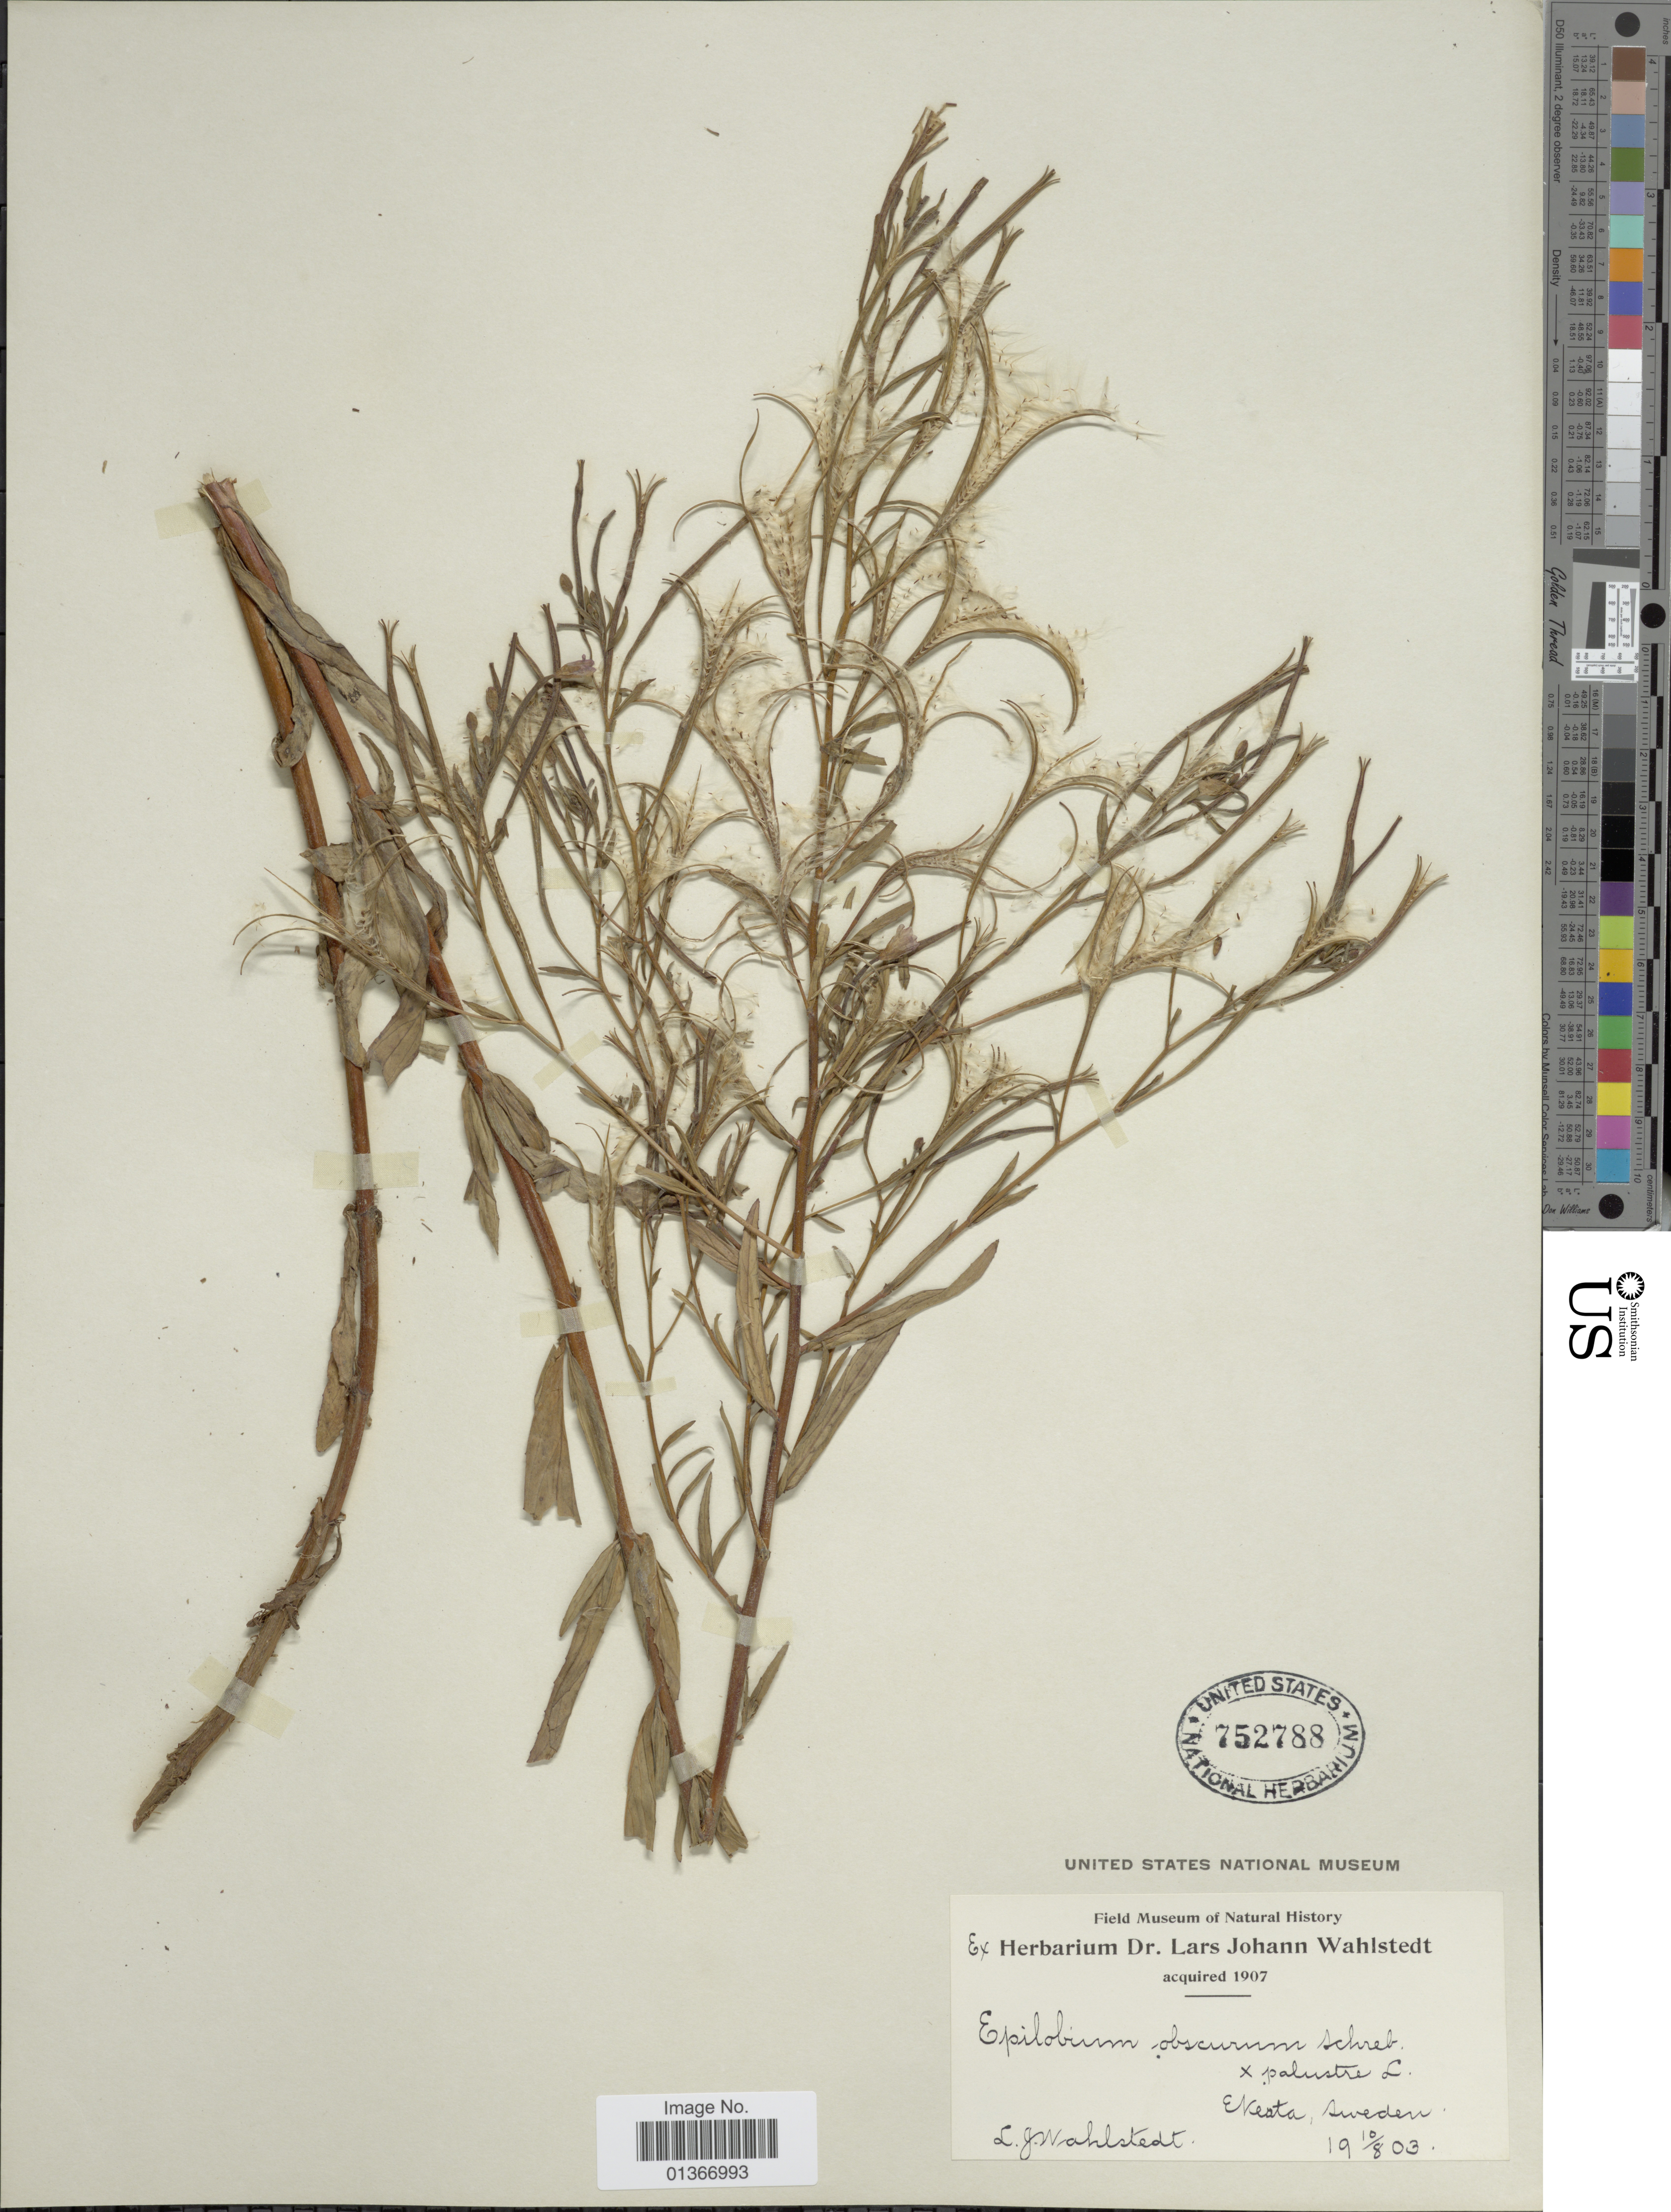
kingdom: Plantae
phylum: Tracheophyta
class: Magnoliopsida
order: Myrtales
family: Onagraceae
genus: Epilobium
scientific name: Epilobium obscurum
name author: Schreb.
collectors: L. J. Wahlstedt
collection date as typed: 19 10/8 03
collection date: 1903-03-10 or 1903-10-03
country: Sweden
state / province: Skåne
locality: Ekesta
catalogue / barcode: US 752788